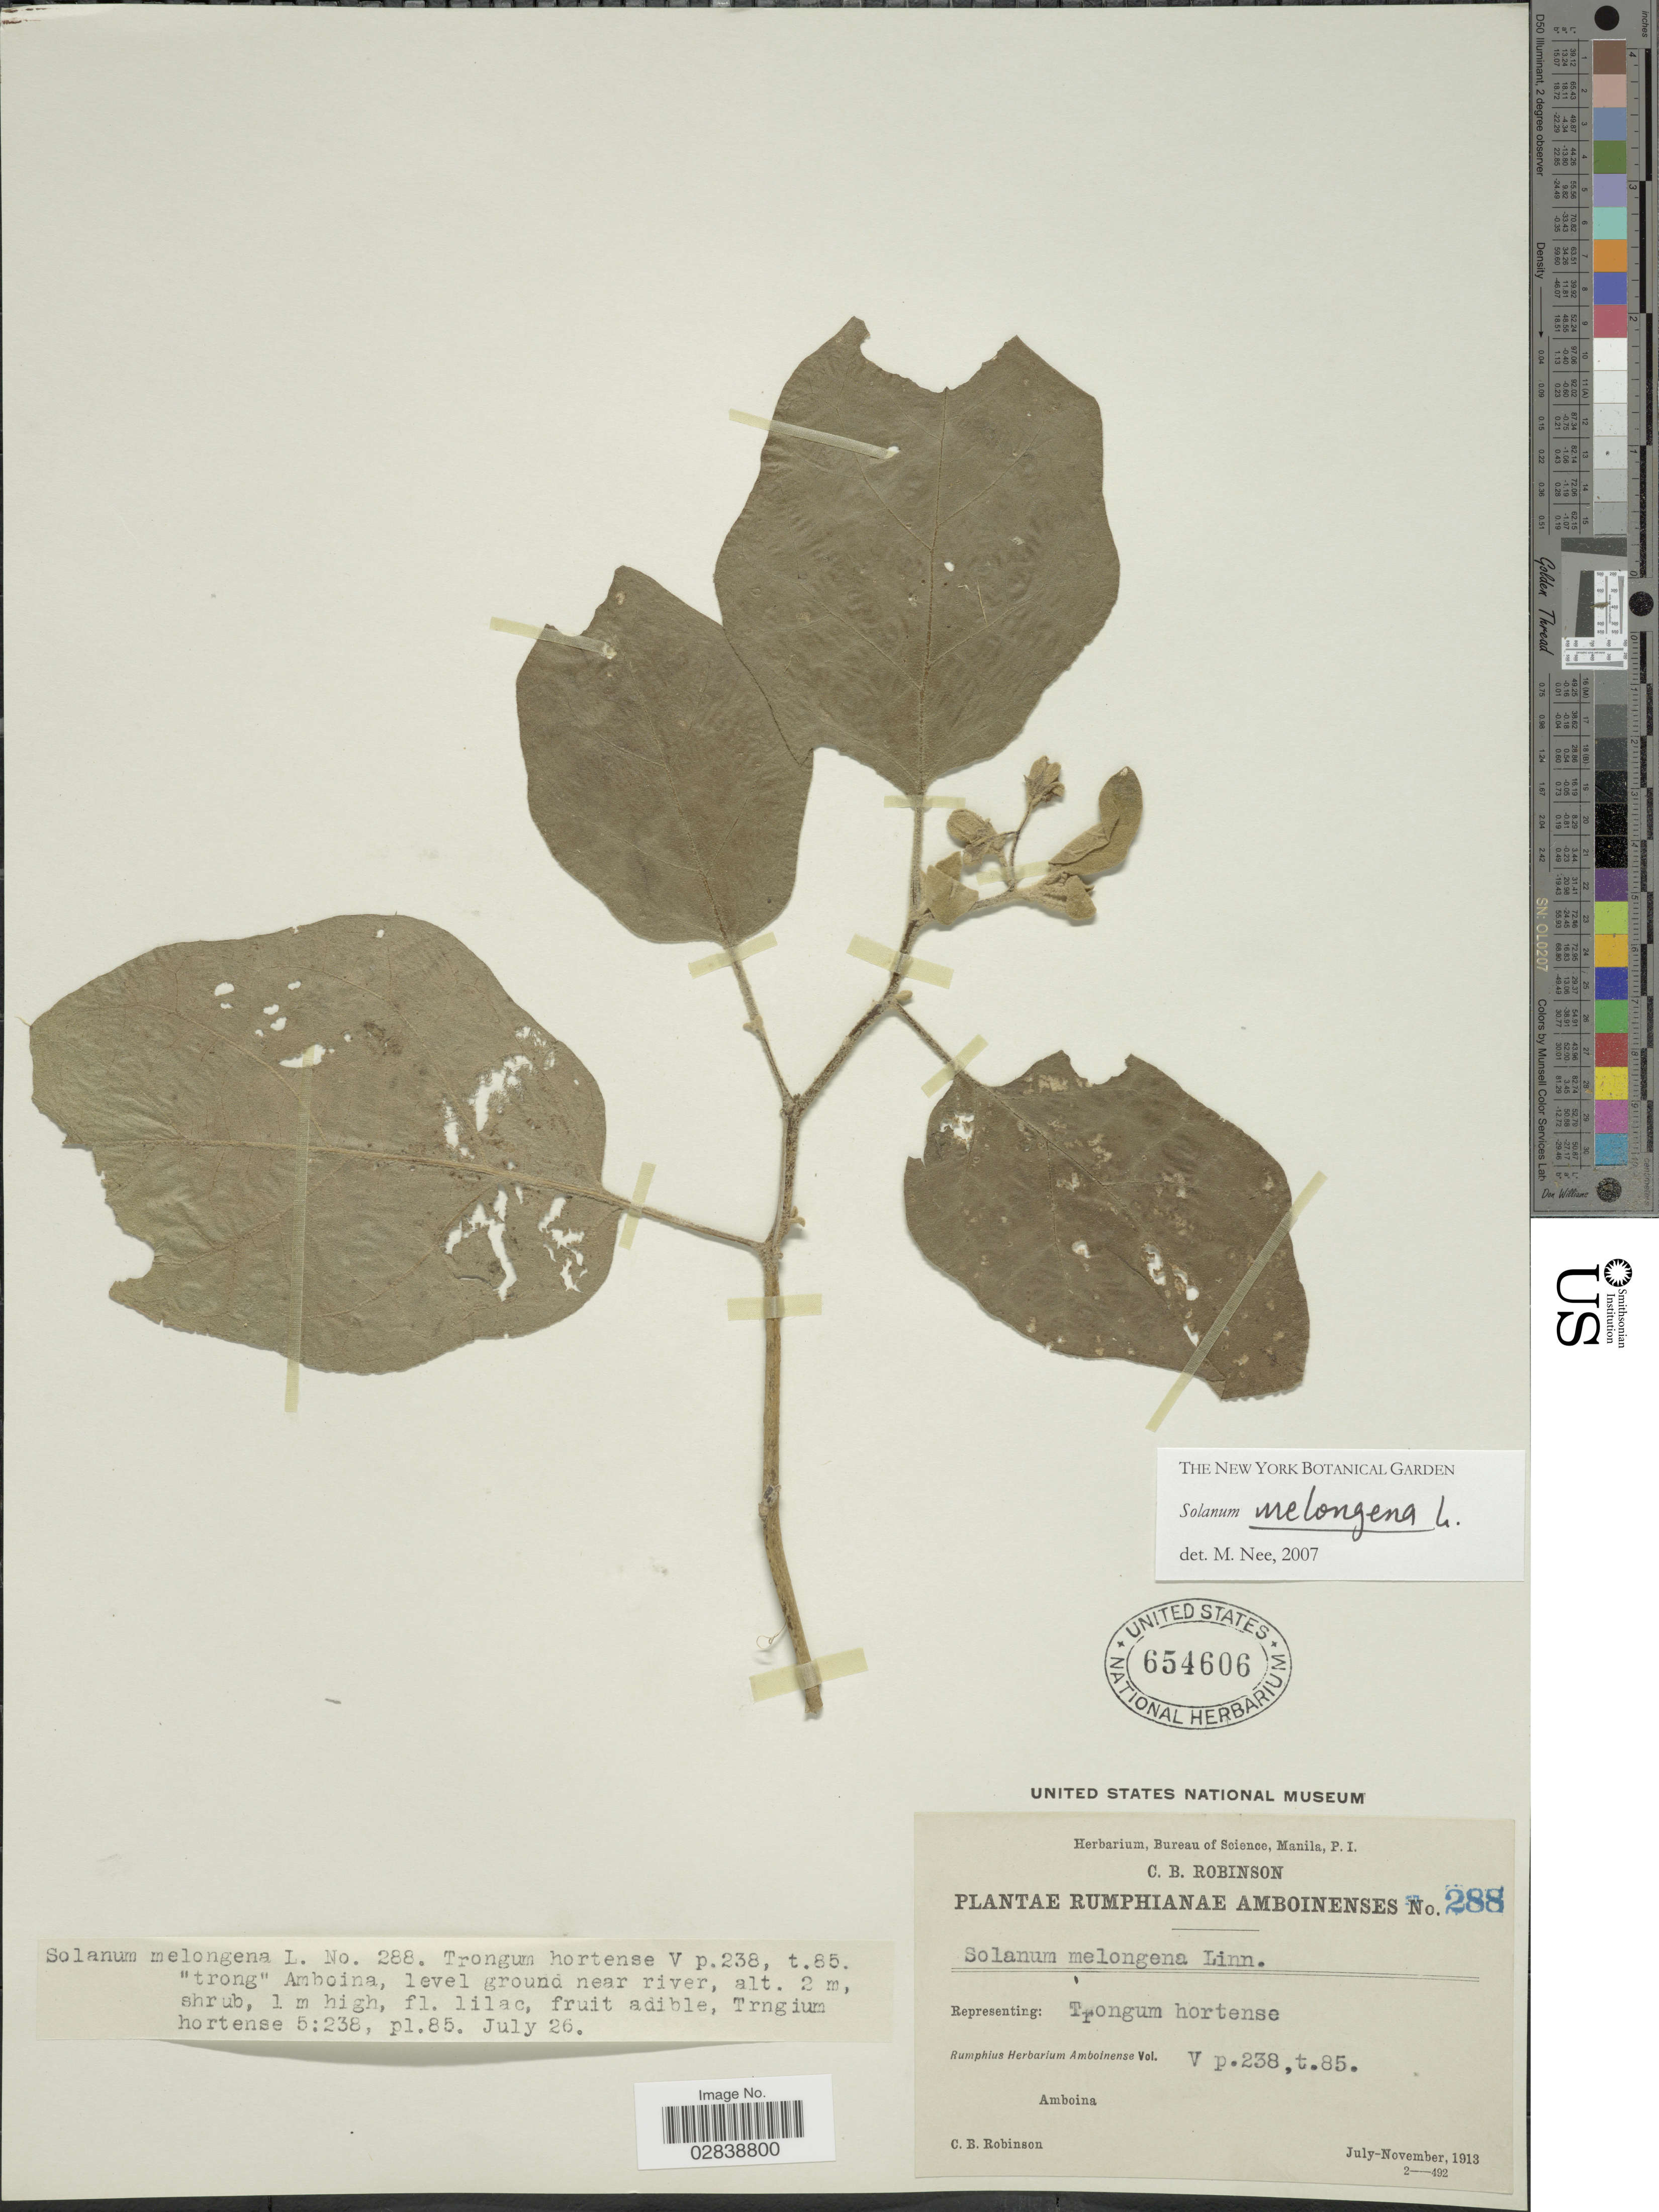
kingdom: Plantae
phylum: Tracheophyta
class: Magnoliopsida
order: Solanales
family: Solanaceae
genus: Solanum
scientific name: Solanum melongena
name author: L.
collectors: C. Robinson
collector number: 288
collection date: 1913-07-26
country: Indonesia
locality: Amboina.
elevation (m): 2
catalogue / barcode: US 654606